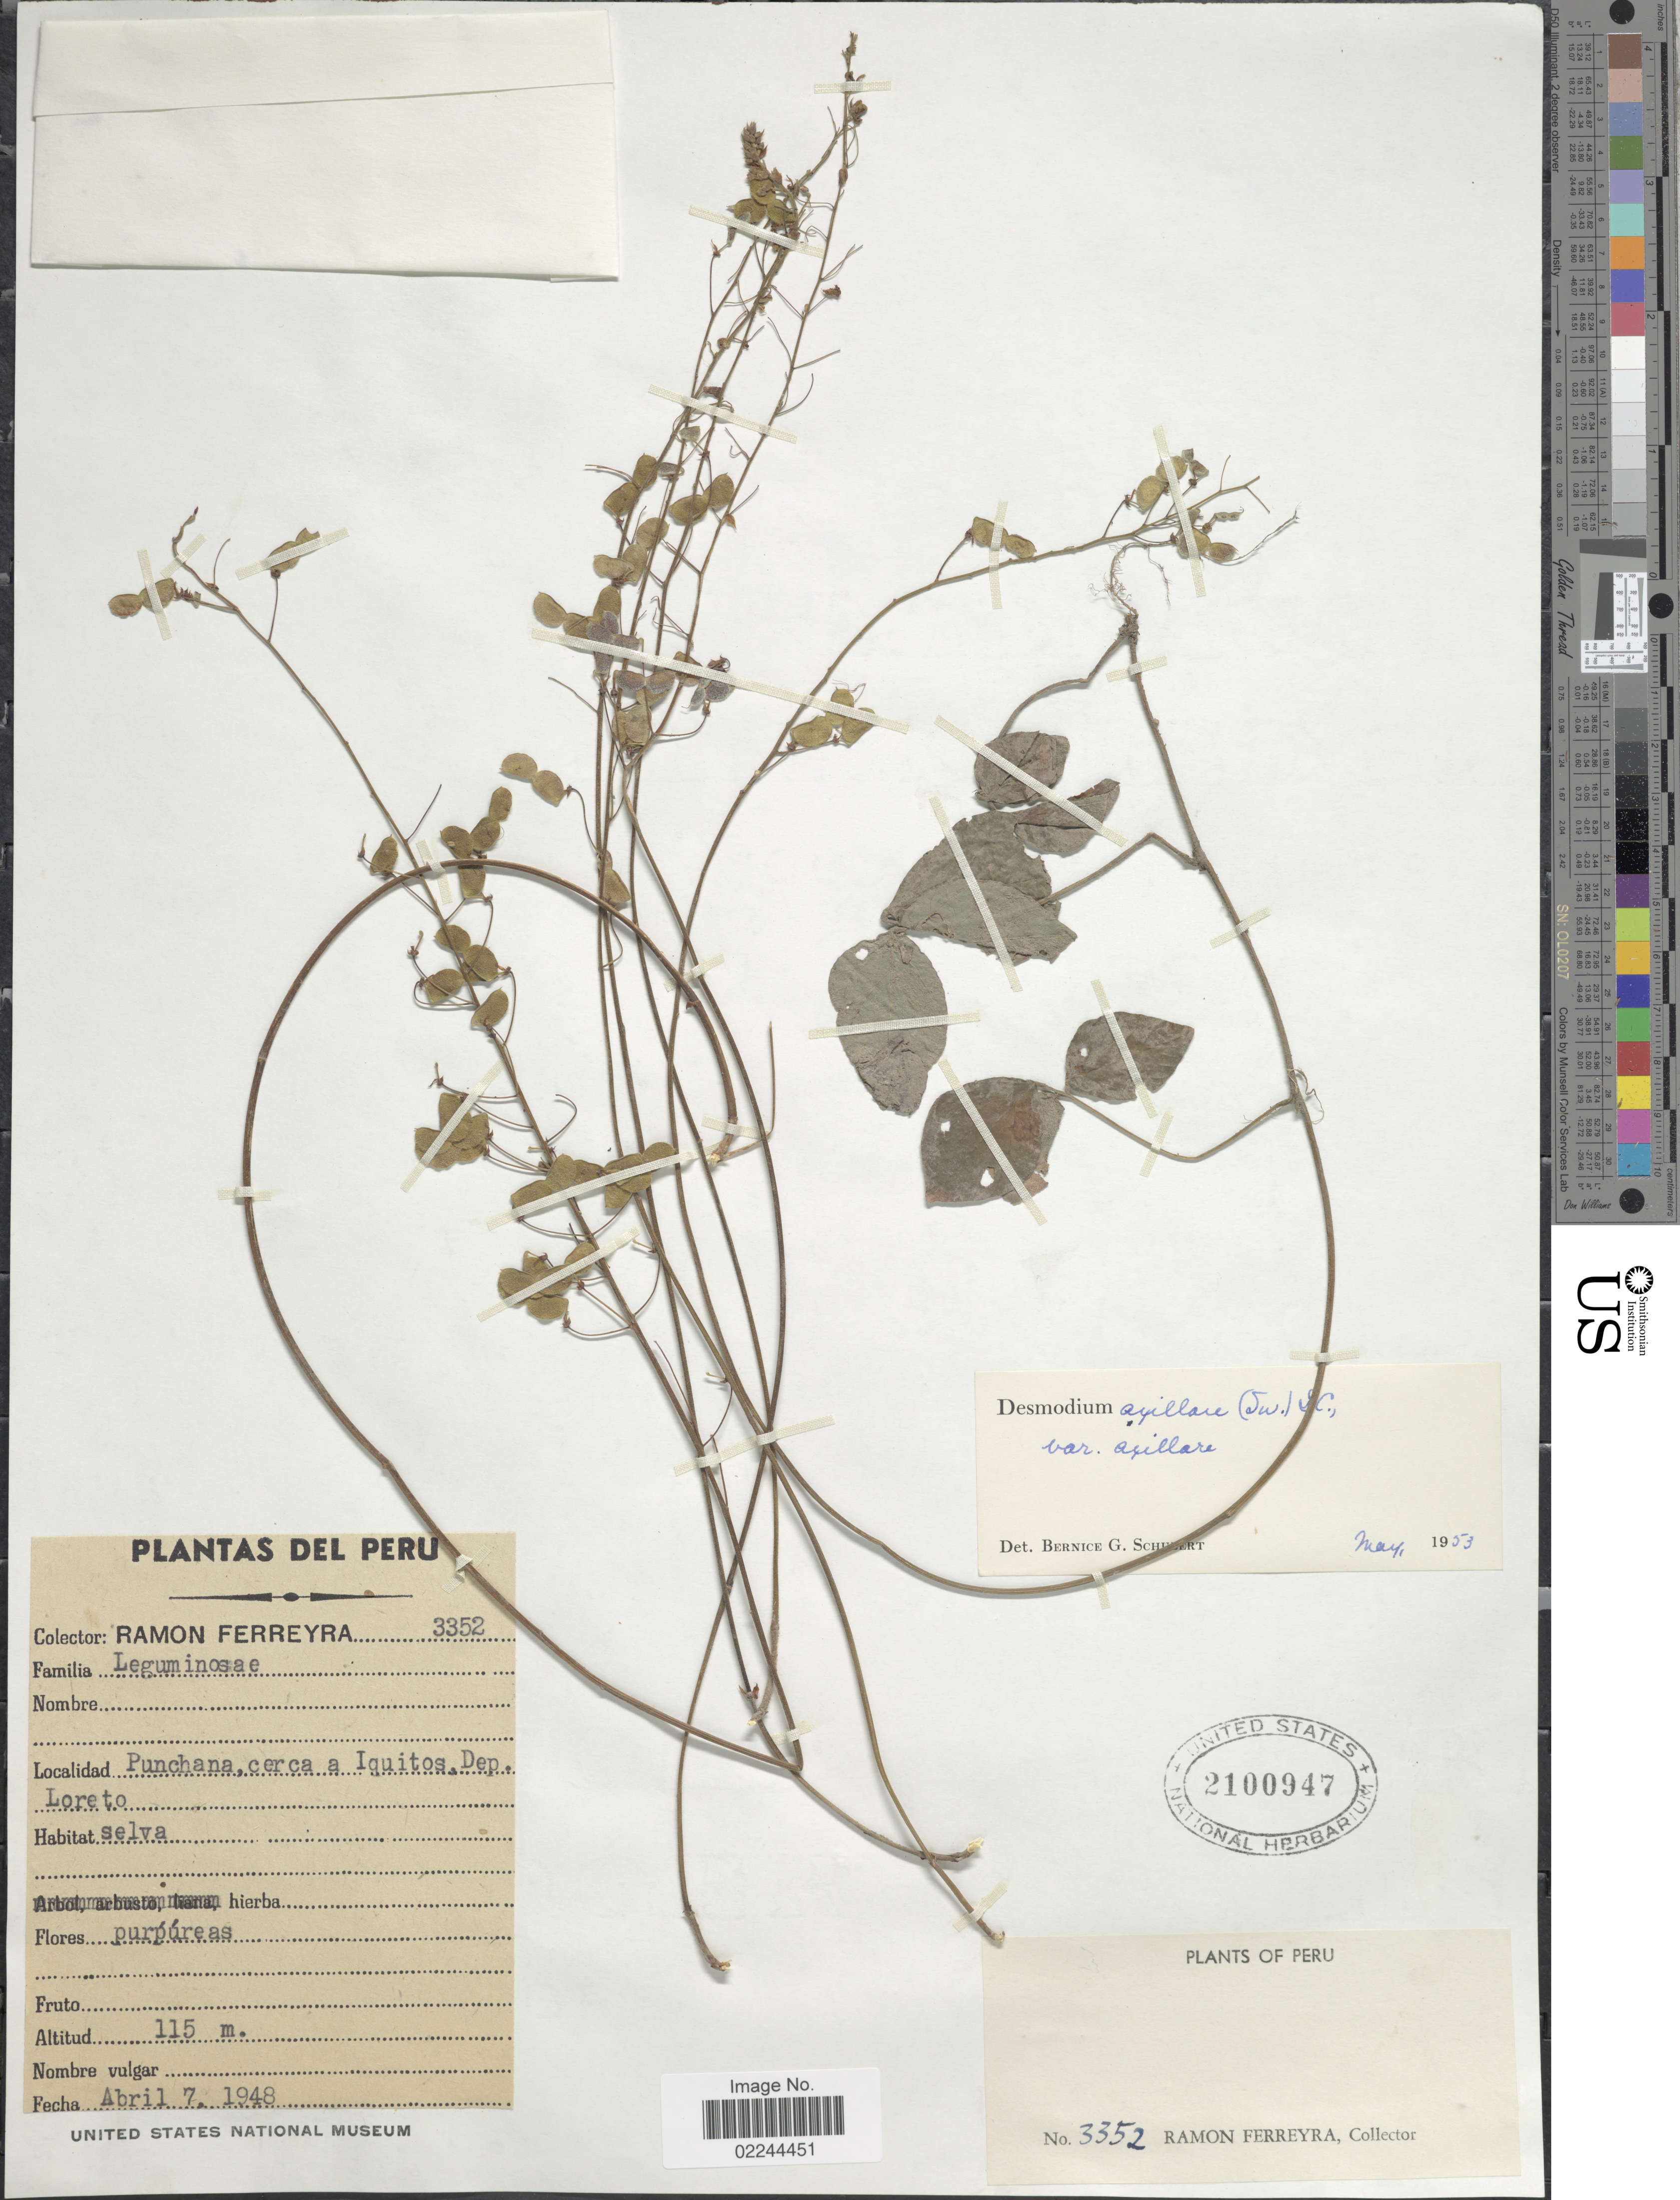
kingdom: Plantae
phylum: Tracheophyta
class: Magnoliopsida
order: Fabales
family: Fabaceae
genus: Desmodium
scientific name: Desmodium axillare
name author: (Sw.) DC.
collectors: R. A. Ferreyra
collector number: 3352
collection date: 1948-04-07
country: Peru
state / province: Loreto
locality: Punchana, cerca a Iquitos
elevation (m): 115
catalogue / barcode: US 2100947